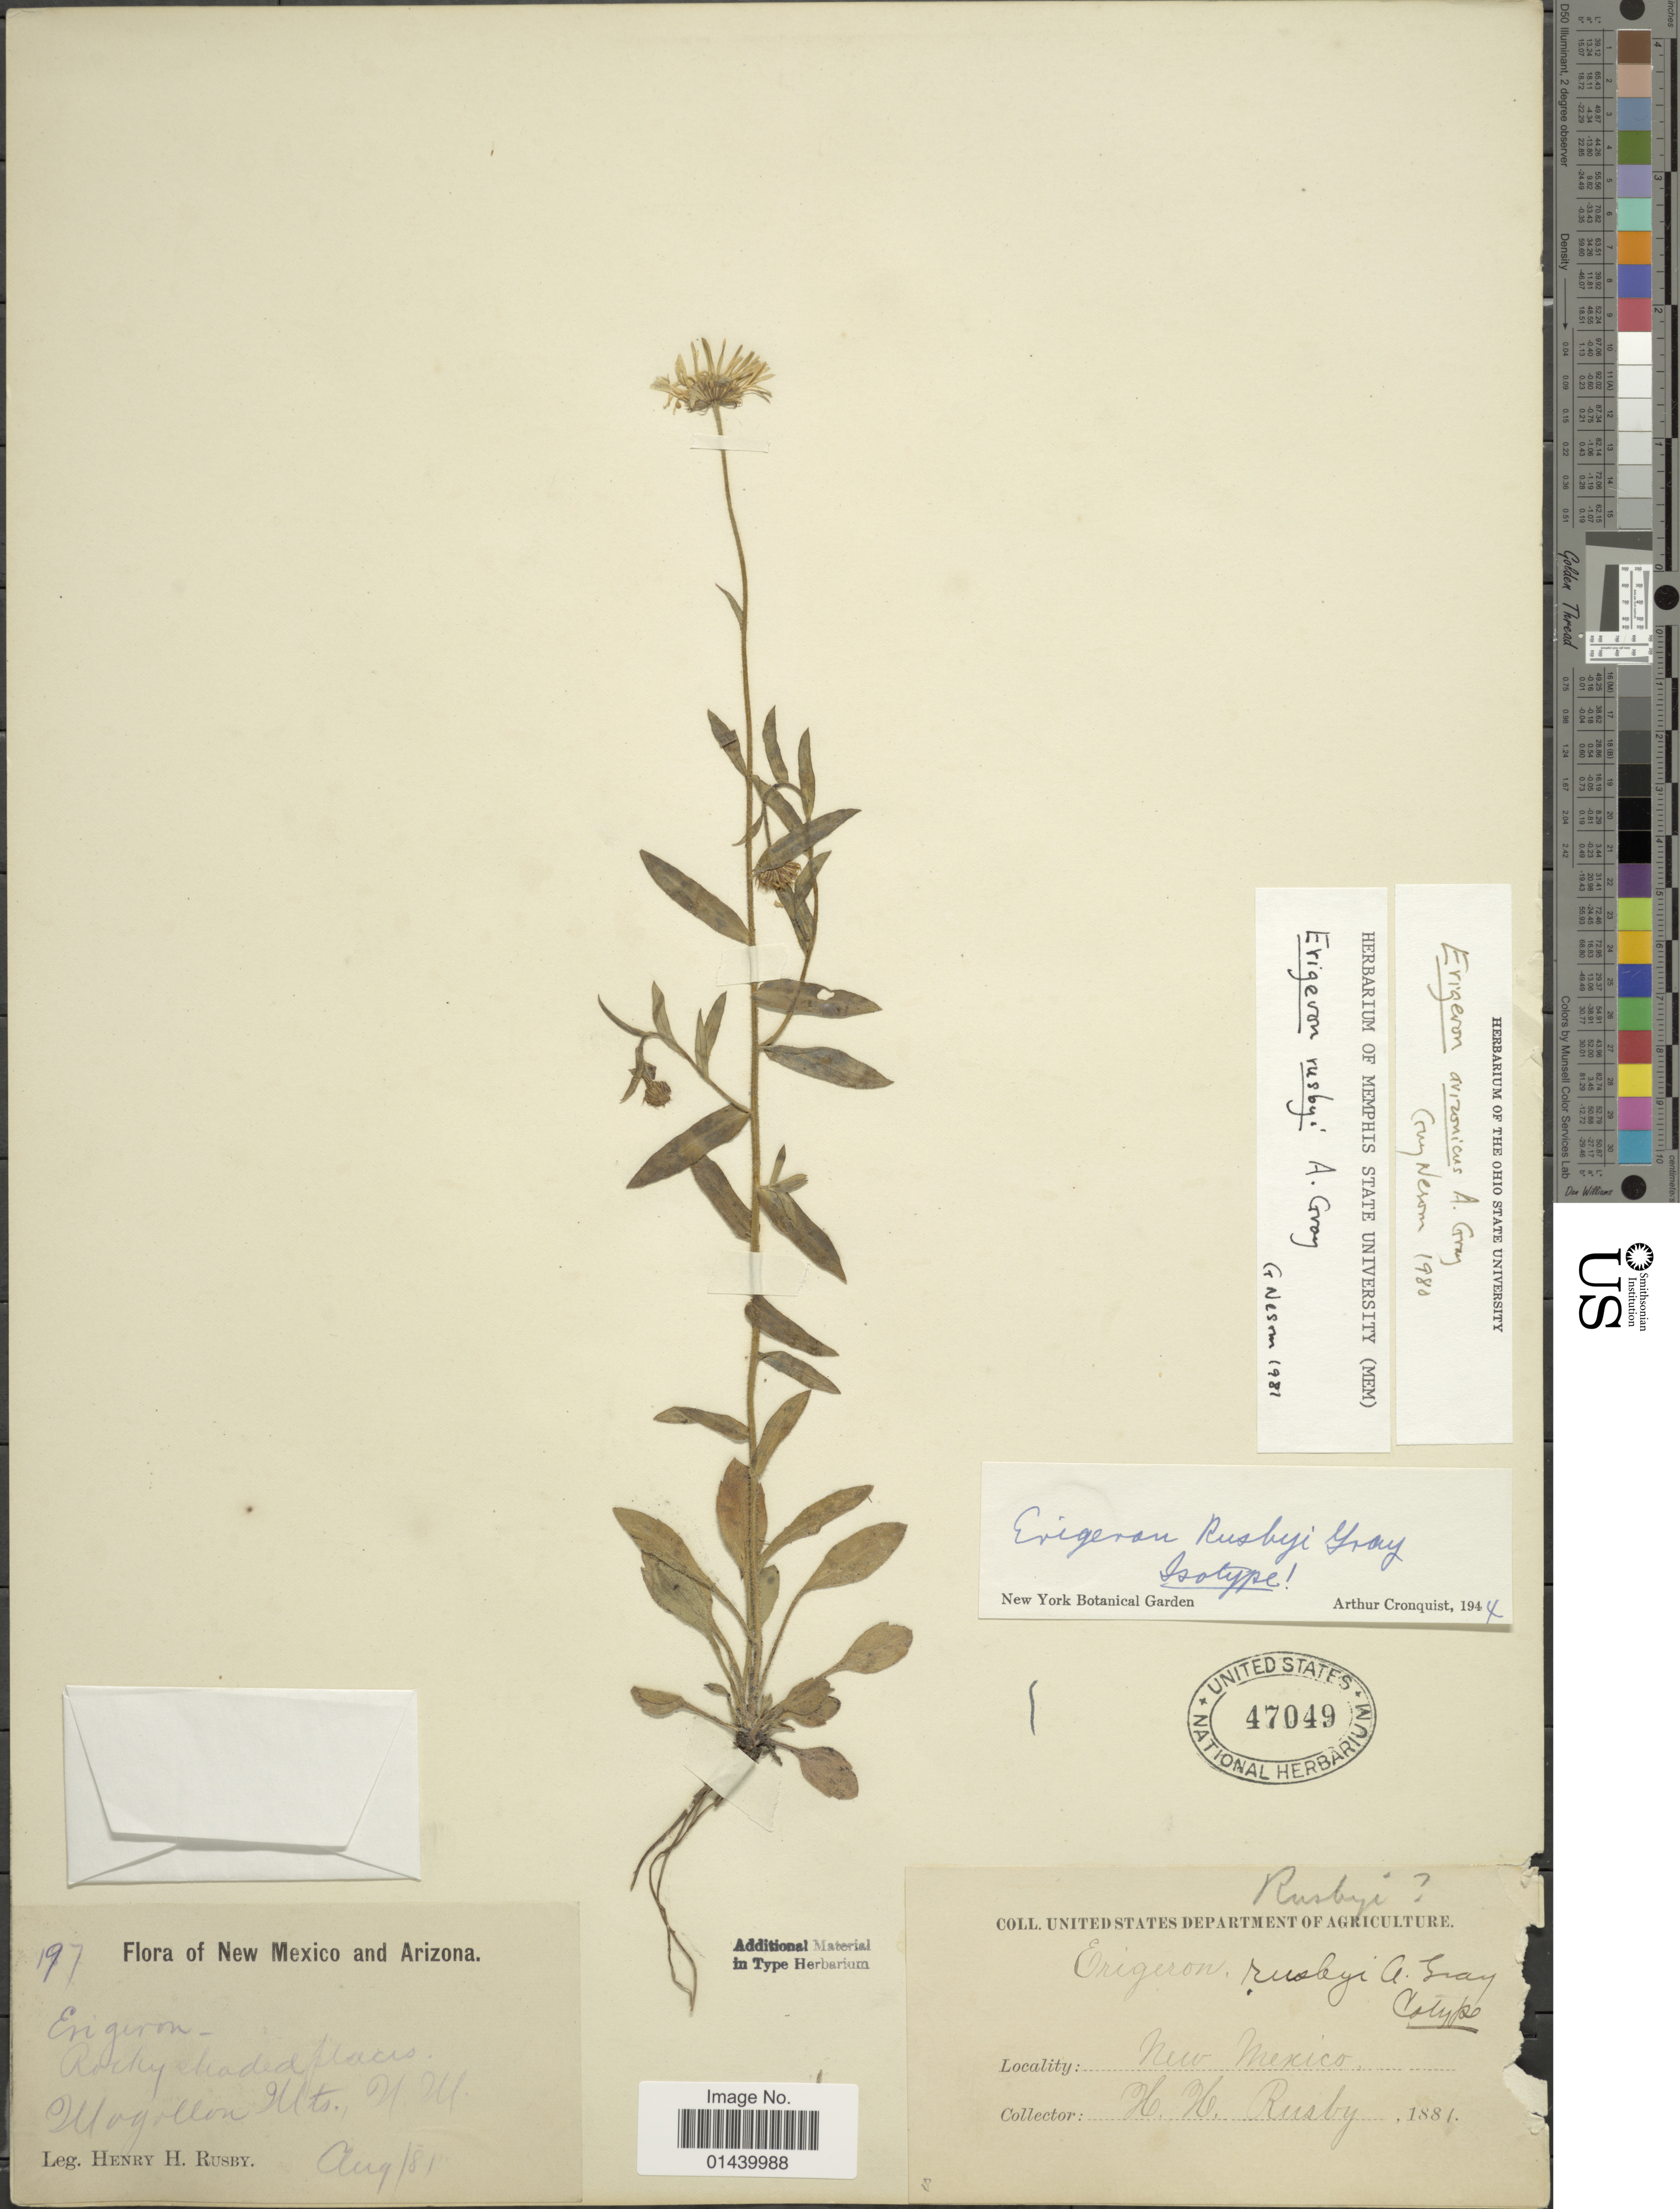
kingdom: Plantae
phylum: Tracheophyta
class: Magnoliopsida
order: Asterales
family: Asteraceae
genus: Erigeron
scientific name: Erigeron rusbyi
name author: A. Gray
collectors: H. H. Rusby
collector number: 197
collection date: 1881-08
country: United States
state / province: New Mexico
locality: Mogollon Mts.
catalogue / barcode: US 47049